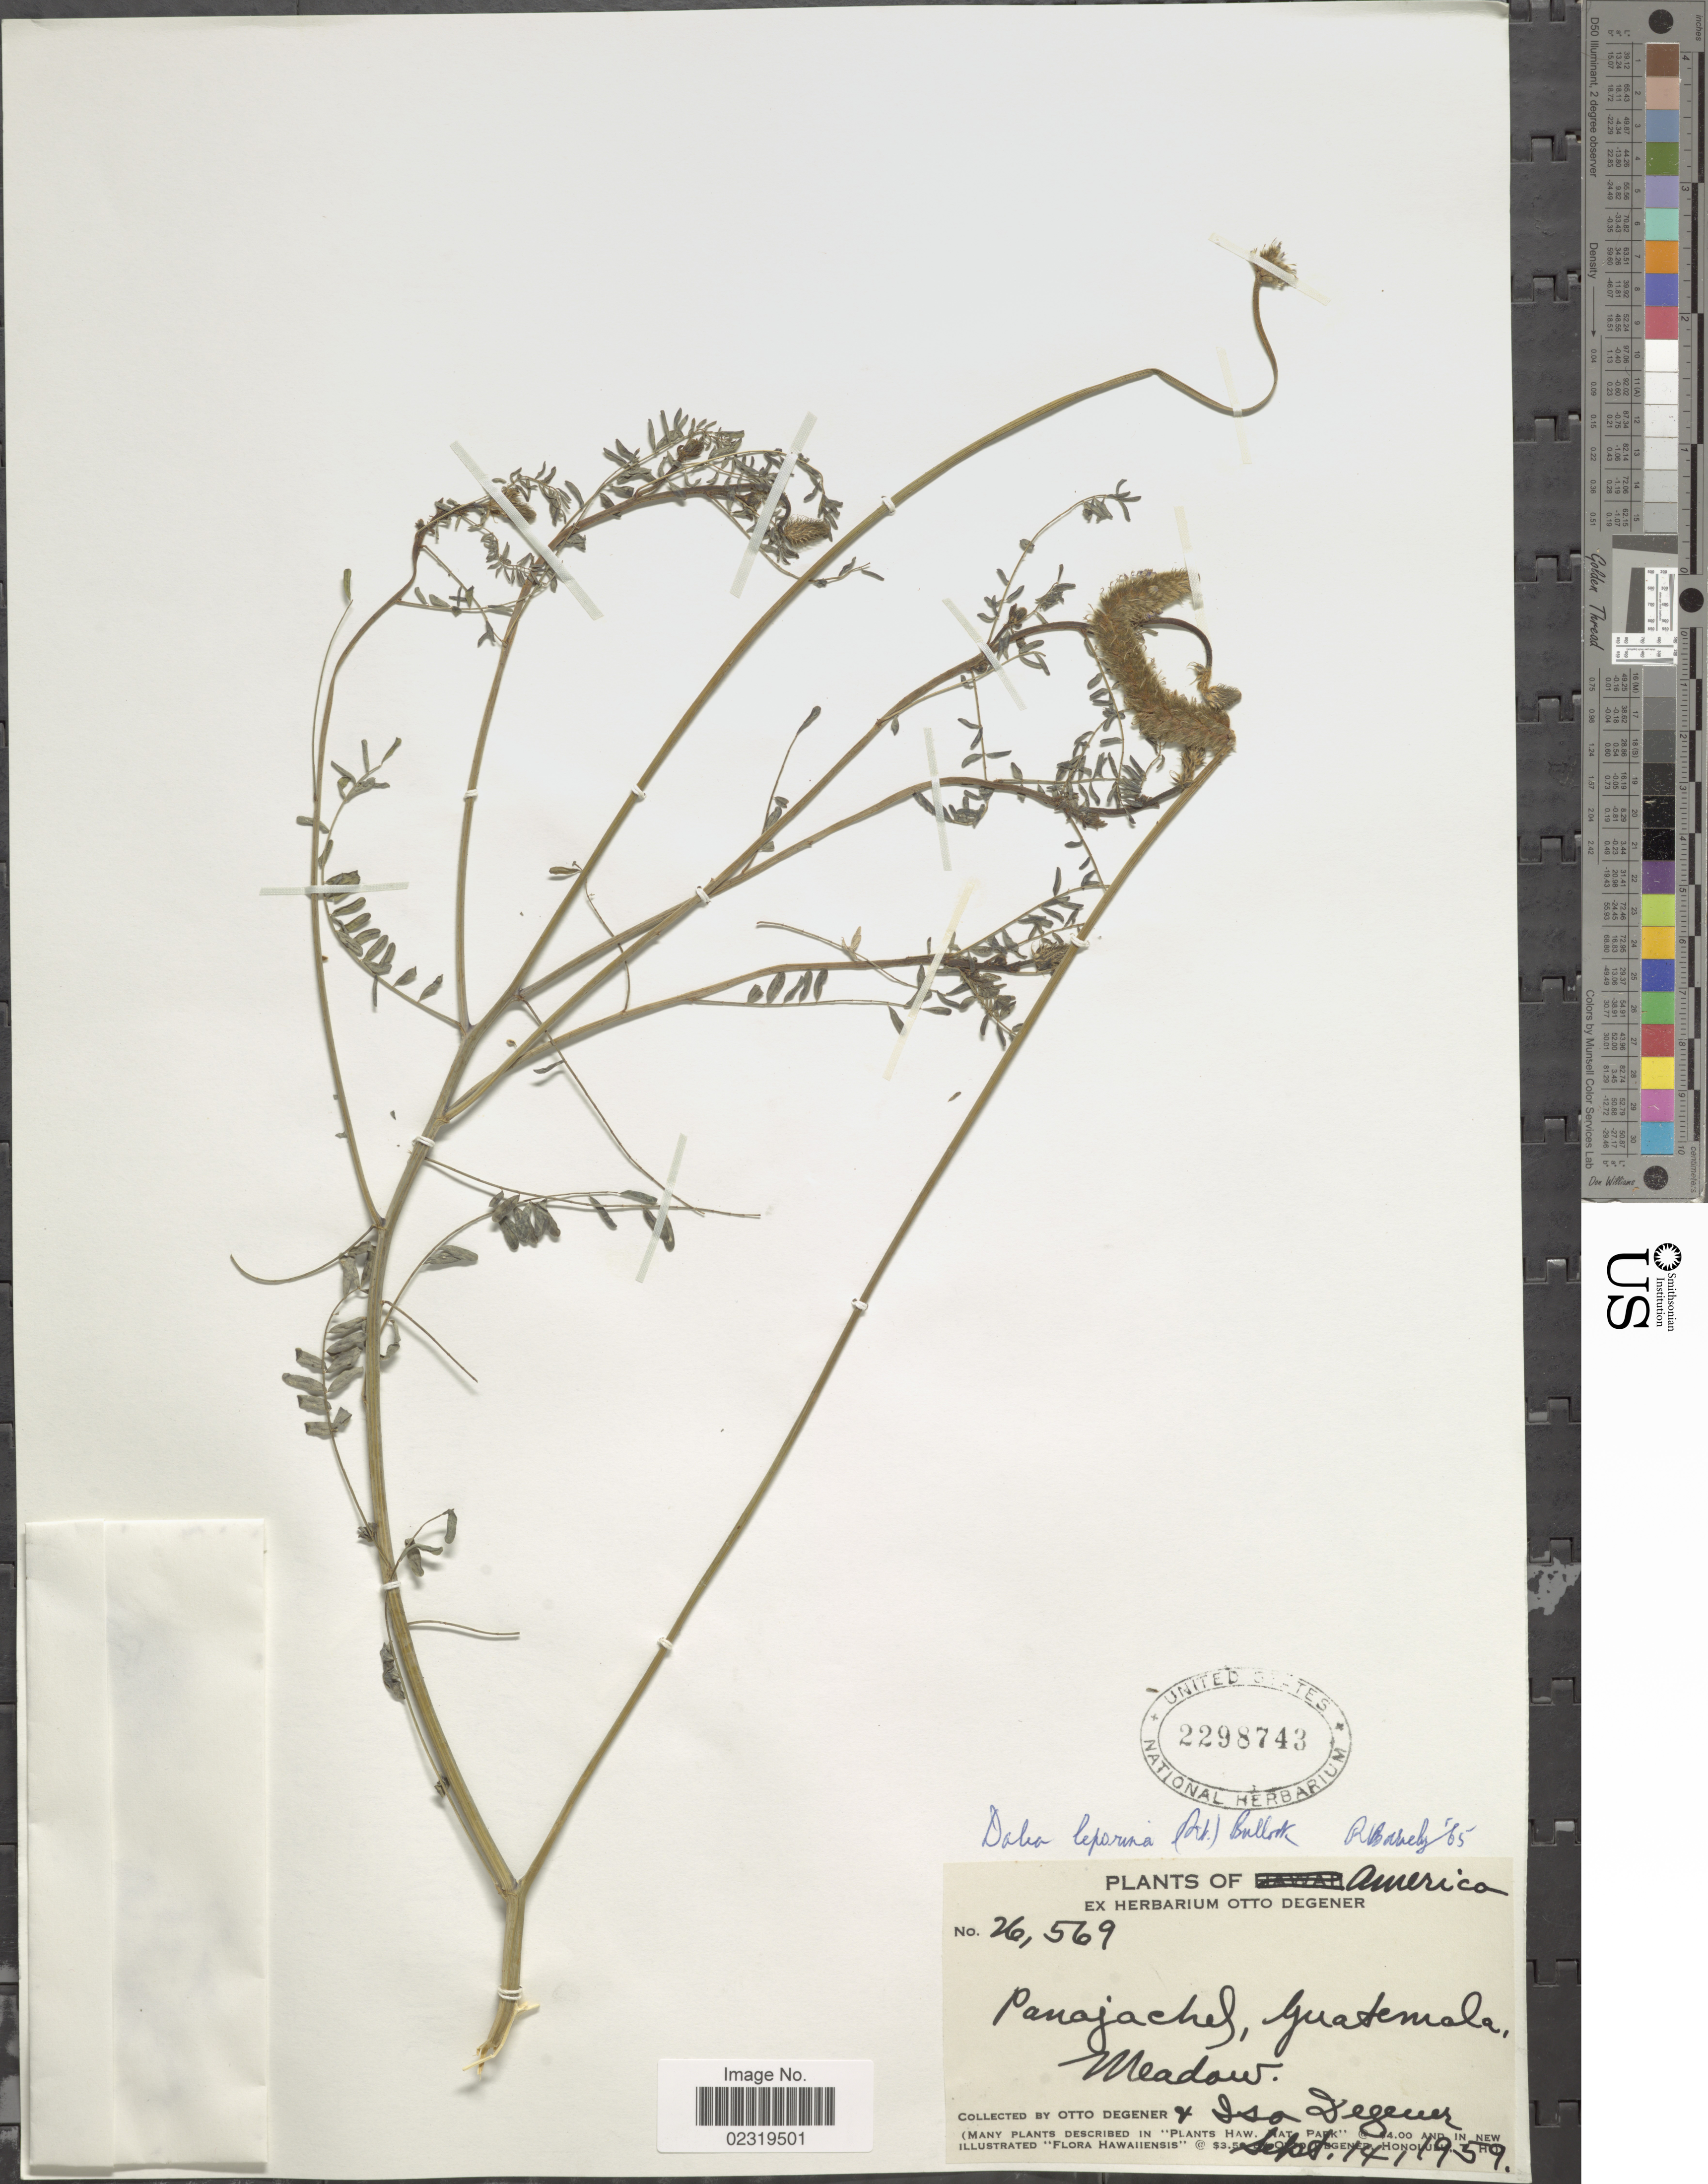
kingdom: Plantae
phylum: Tracheophyta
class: Magnoliopsida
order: Fabales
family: Fabaceae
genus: Dalea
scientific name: Dalea leporina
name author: (Aiton) Bullock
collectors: O. Degener & I. Degener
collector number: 26569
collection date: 1959-09-14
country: Guatemala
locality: Panajachel, Meadow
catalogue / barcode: US 2298743